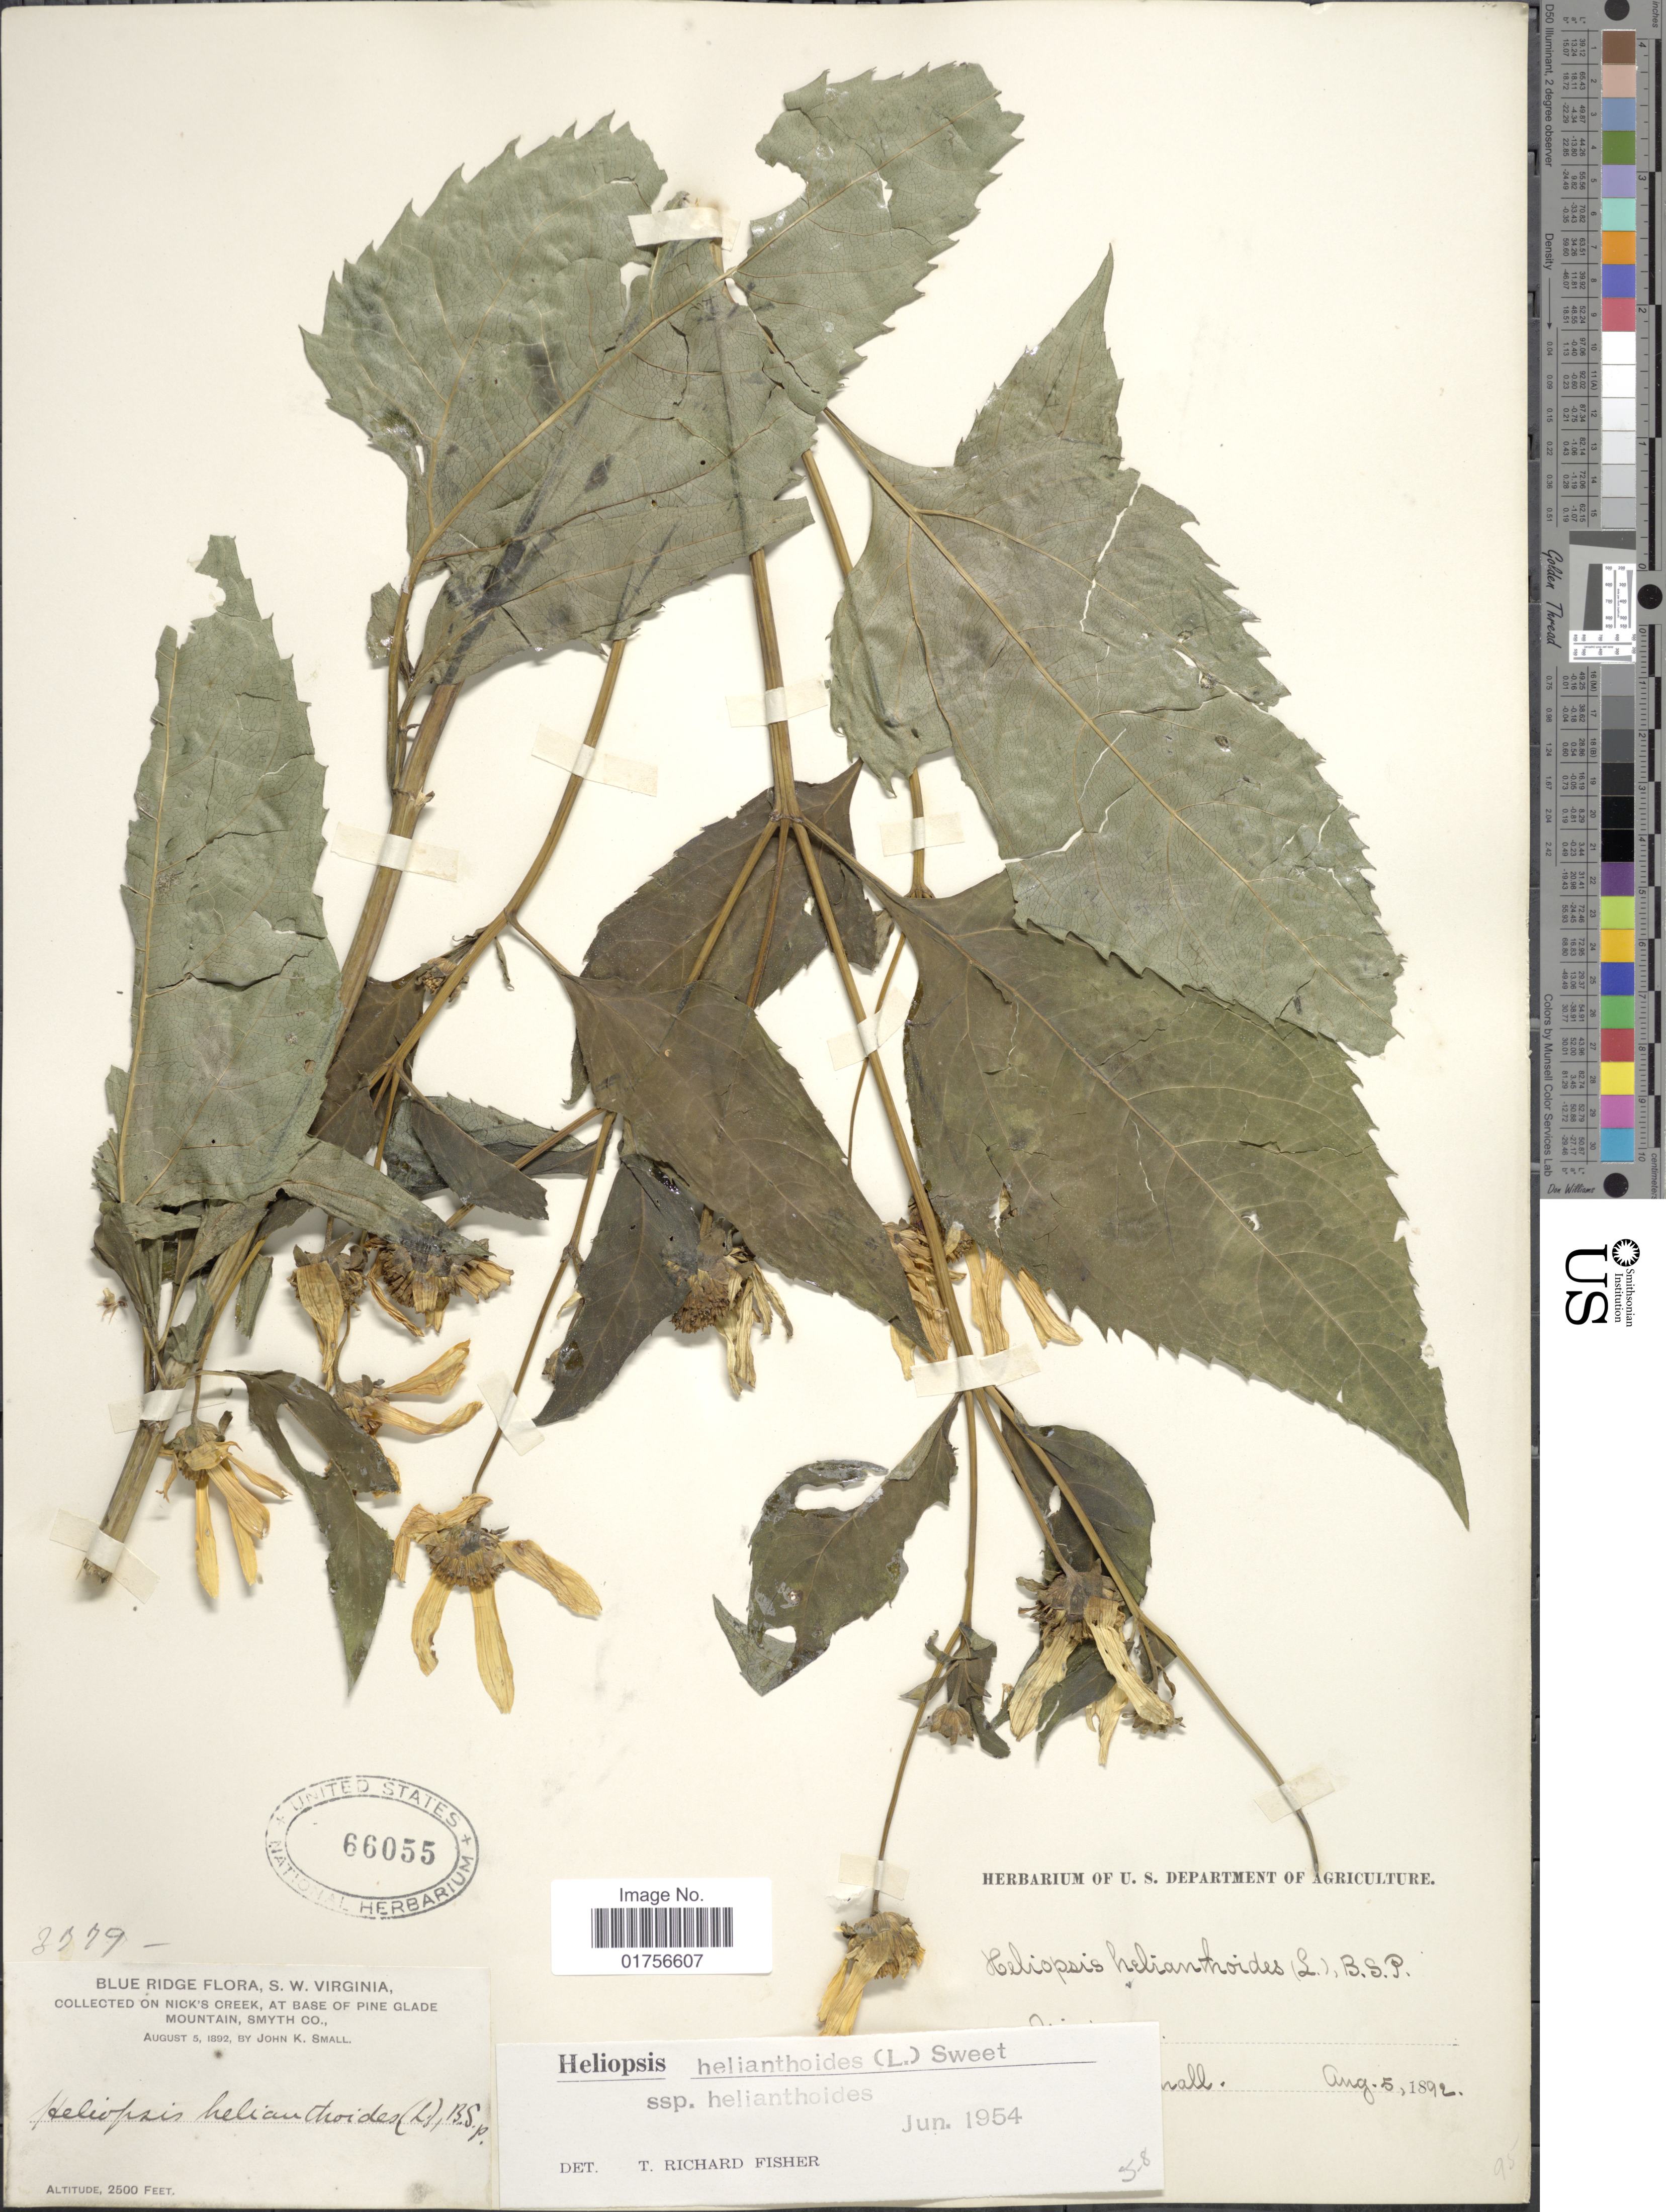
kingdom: Plantae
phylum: Tracheophyta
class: Magnoliopsida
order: Asterales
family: Asteraceae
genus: Heliopsis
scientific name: Heliopsis helianthoides subsp. helianthoides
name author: (L.) Sweet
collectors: J. K. Small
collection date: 1892-08-05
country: United States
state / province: Virginia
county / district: Smyth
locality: Blue Ridge, S. W. Virginia, On Nick's Creek, At Base of Pine Glade Mountain, Smyth Co.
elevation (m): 762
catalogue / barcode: US 66055